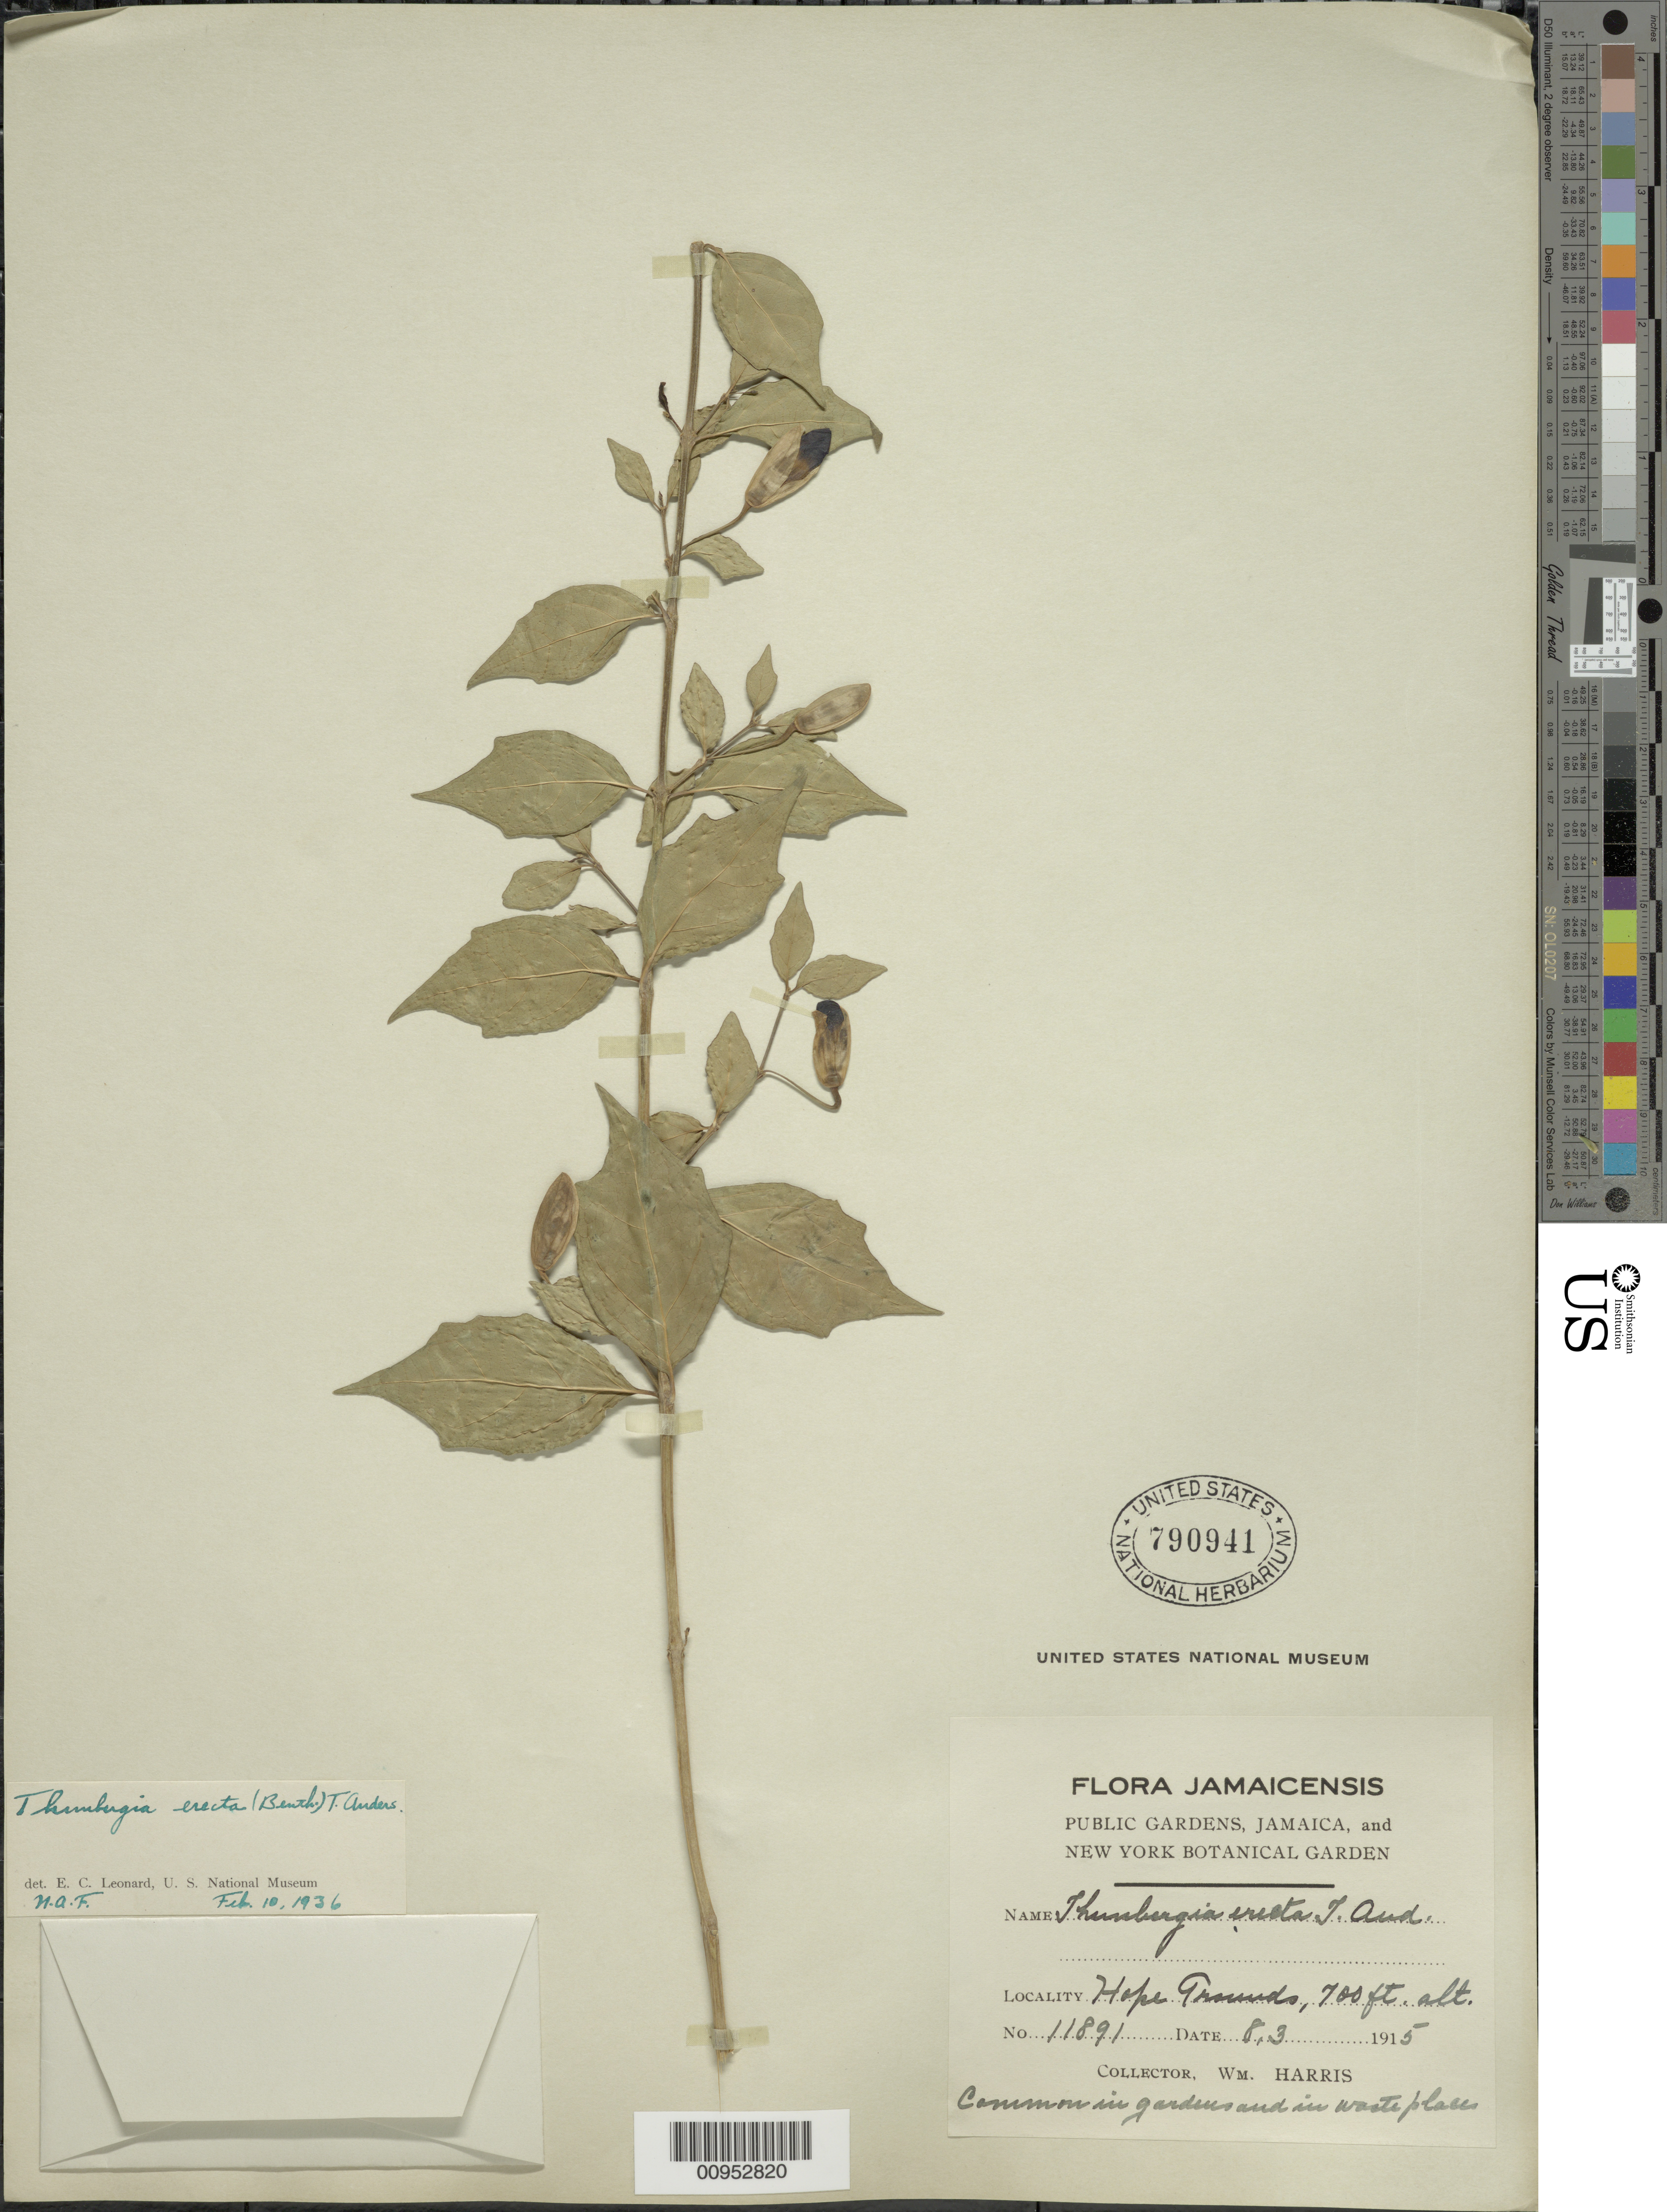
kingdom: Plantae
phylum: Tracheophyta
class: Magnoliopsida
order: Lamiales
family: Acanthaceae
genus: Thunbergia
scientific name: Thunbergia erecta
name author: (Benth.) T. Anderson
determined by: Leonard, Emery C., (US)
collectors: W. H. Harris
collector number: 11891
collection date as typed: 03 Aug 1915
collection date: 1915-08-03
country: Jamaica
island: Jamaica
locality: Hope Prossuds [?]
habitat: Common in gardens and waste places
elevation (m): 213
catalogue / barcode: US 790941